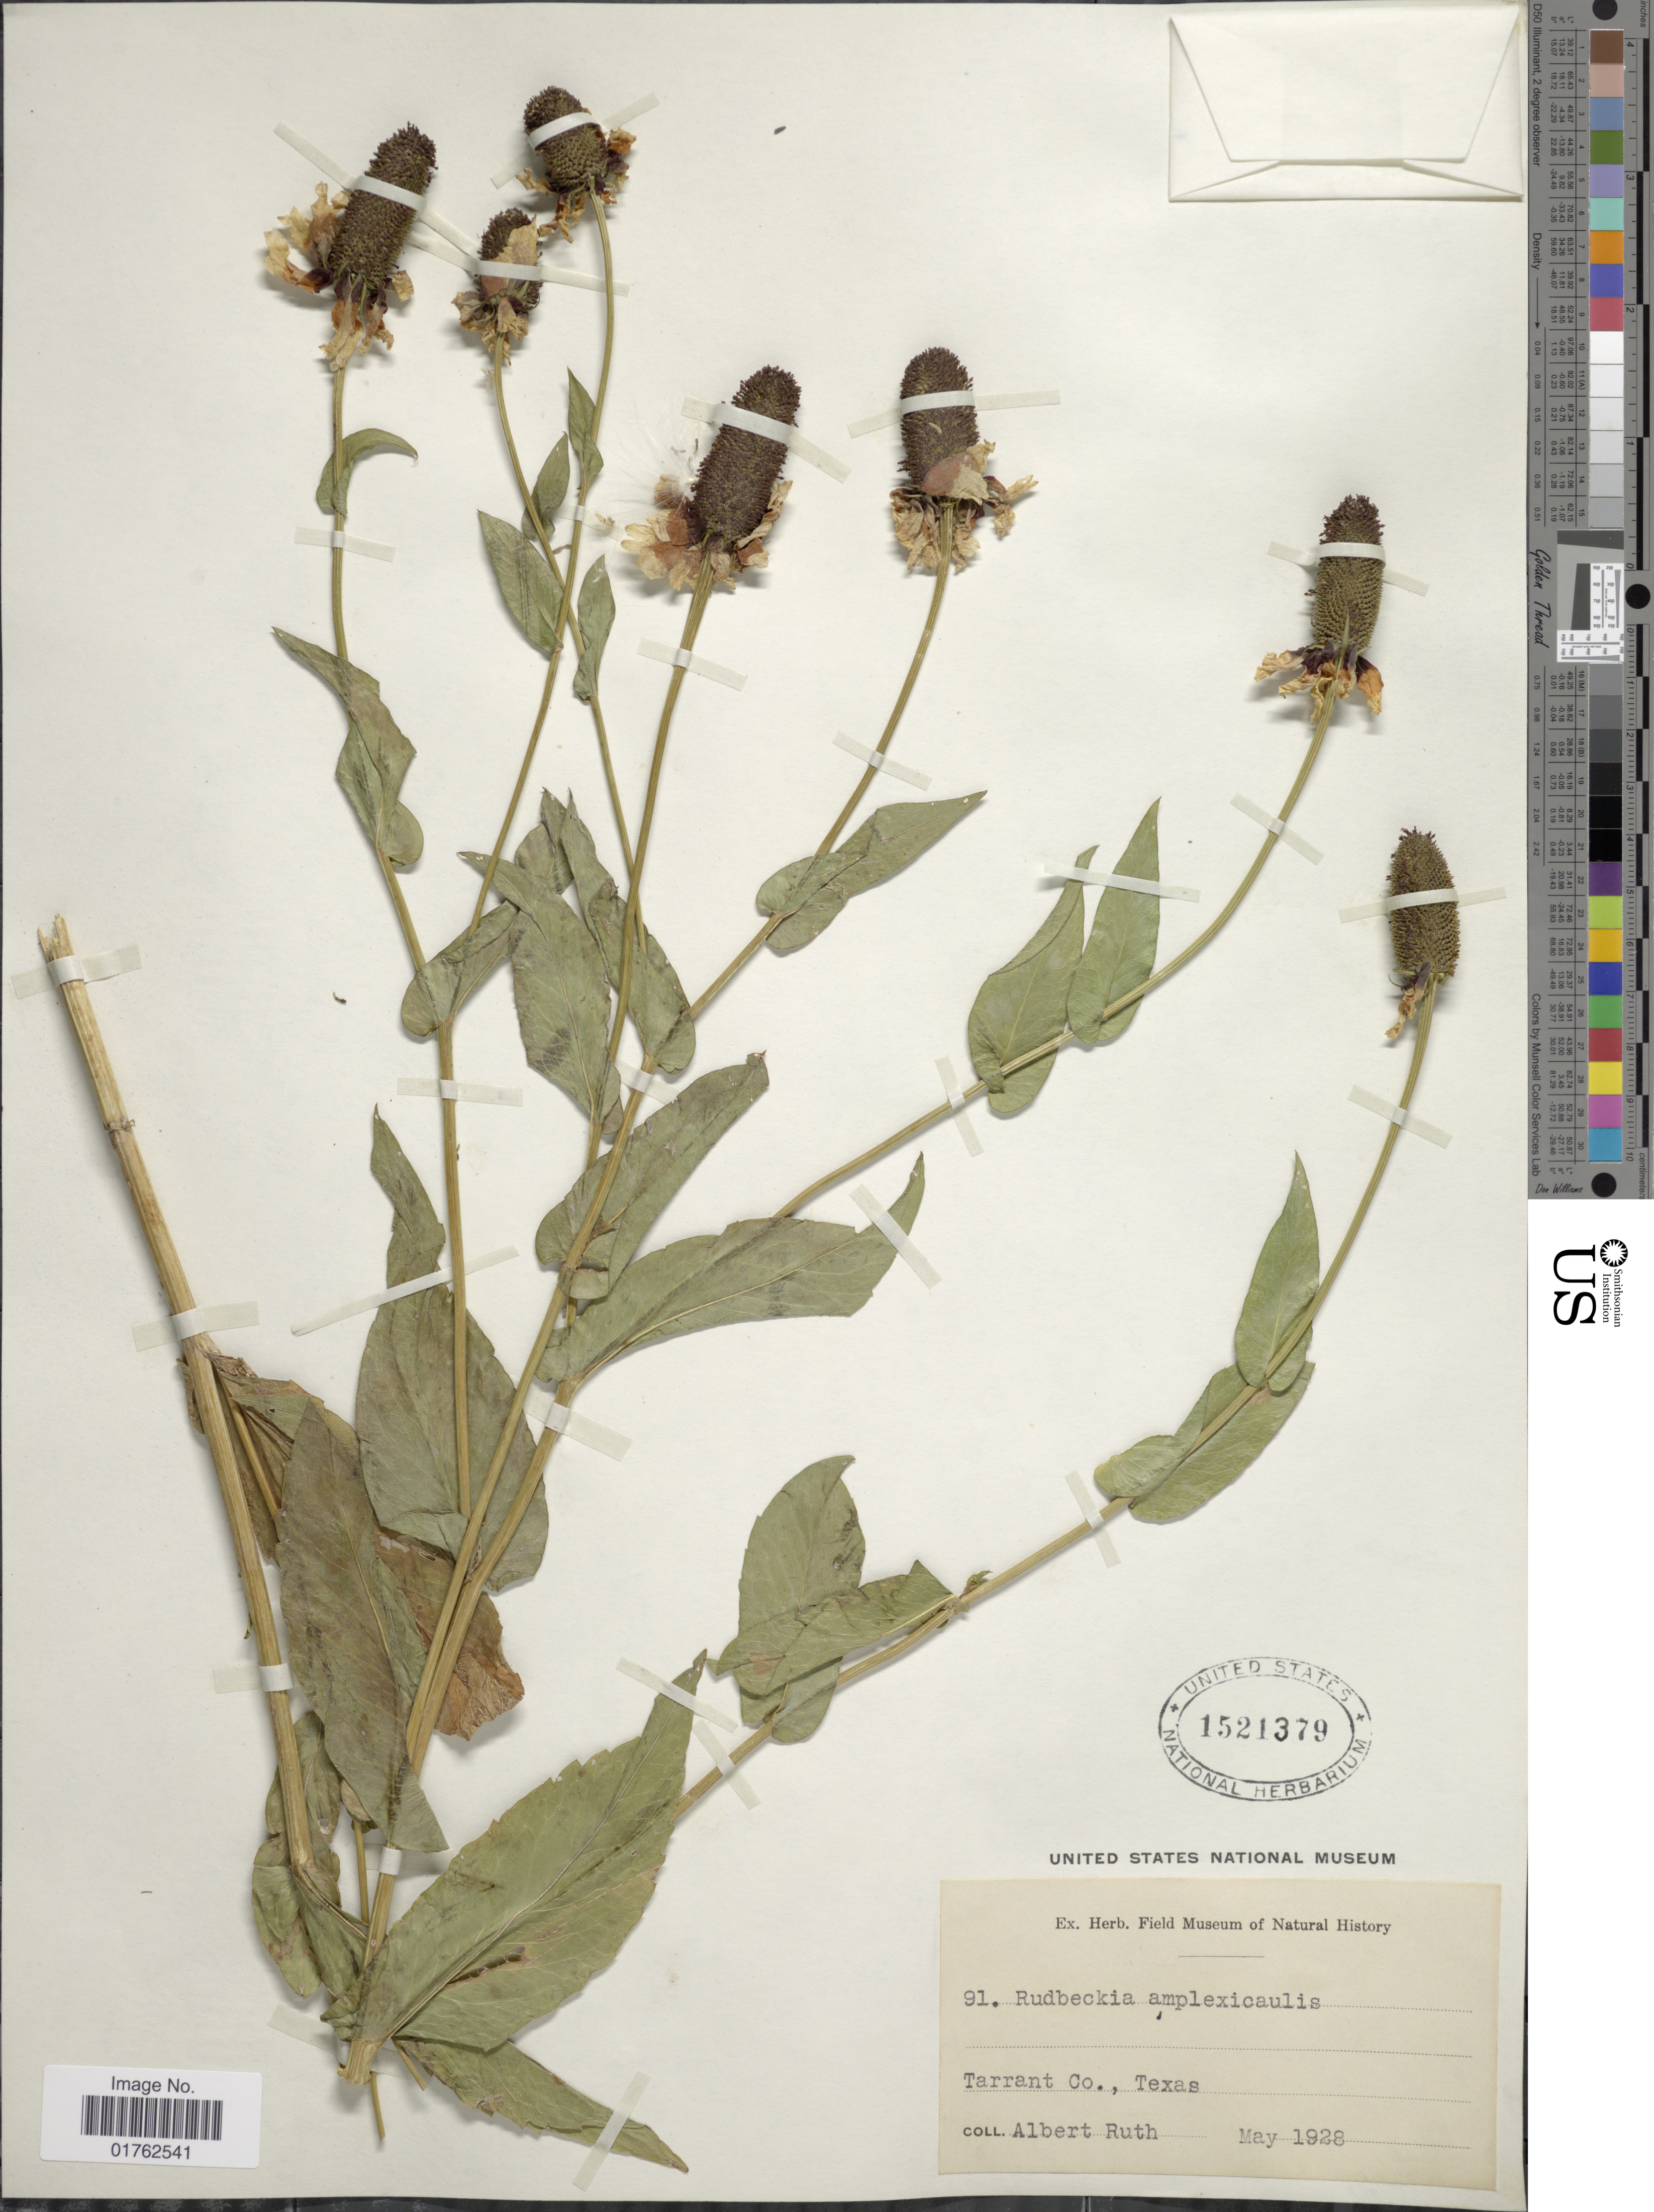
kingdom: Plantae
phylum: Tracheophyta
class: Magnoliopsida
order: Asterales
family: Asteraceae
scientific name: Dracopis amplexicaulis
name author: (Vahl) Cass.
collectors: A. Ruth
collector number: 91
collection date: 1928-05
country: United States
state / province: Texas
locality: Tarrant Co.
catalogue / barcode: US 1521379